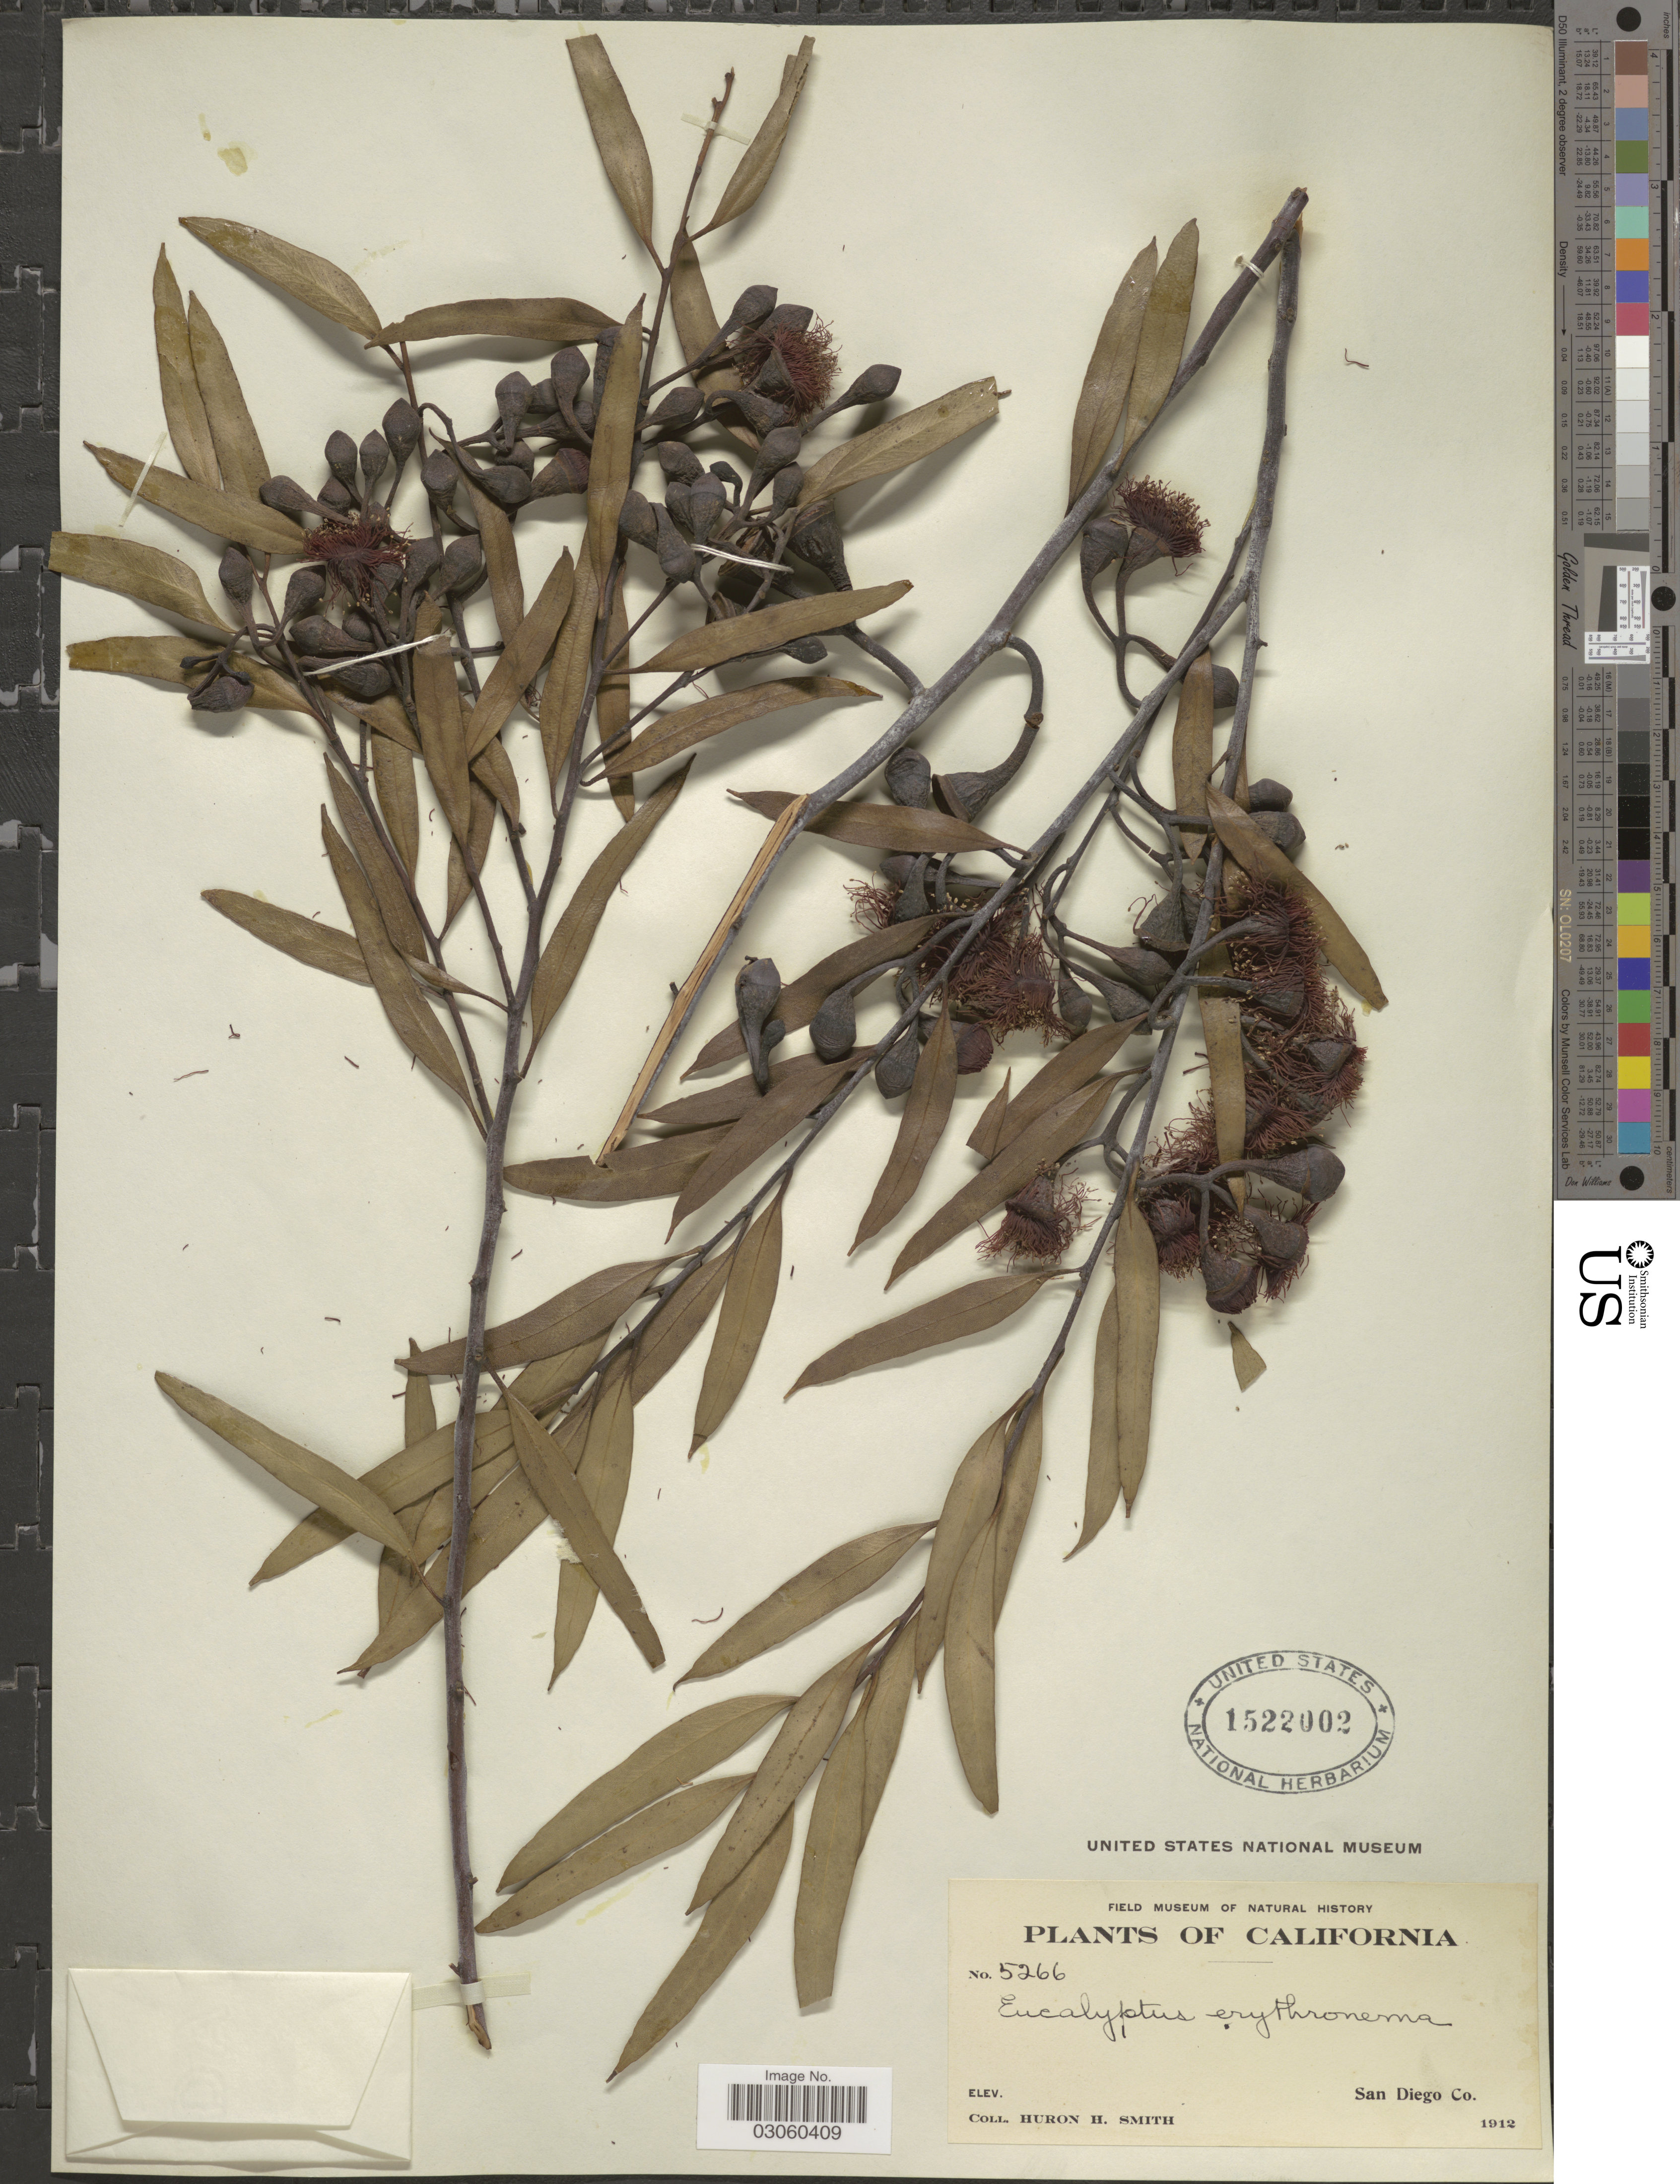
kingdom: Plantae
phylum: Tracheophyta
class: Magnoliopsida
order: Myrtales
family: Myrtaceae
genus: Eucalyptus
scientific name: Eucalyptus erythronema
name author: Turcz.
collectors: Huron H. Smith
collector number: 5266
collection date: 1912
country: United States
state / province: California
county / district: San Diego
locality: San Diego Co.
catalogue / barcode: US 1522002